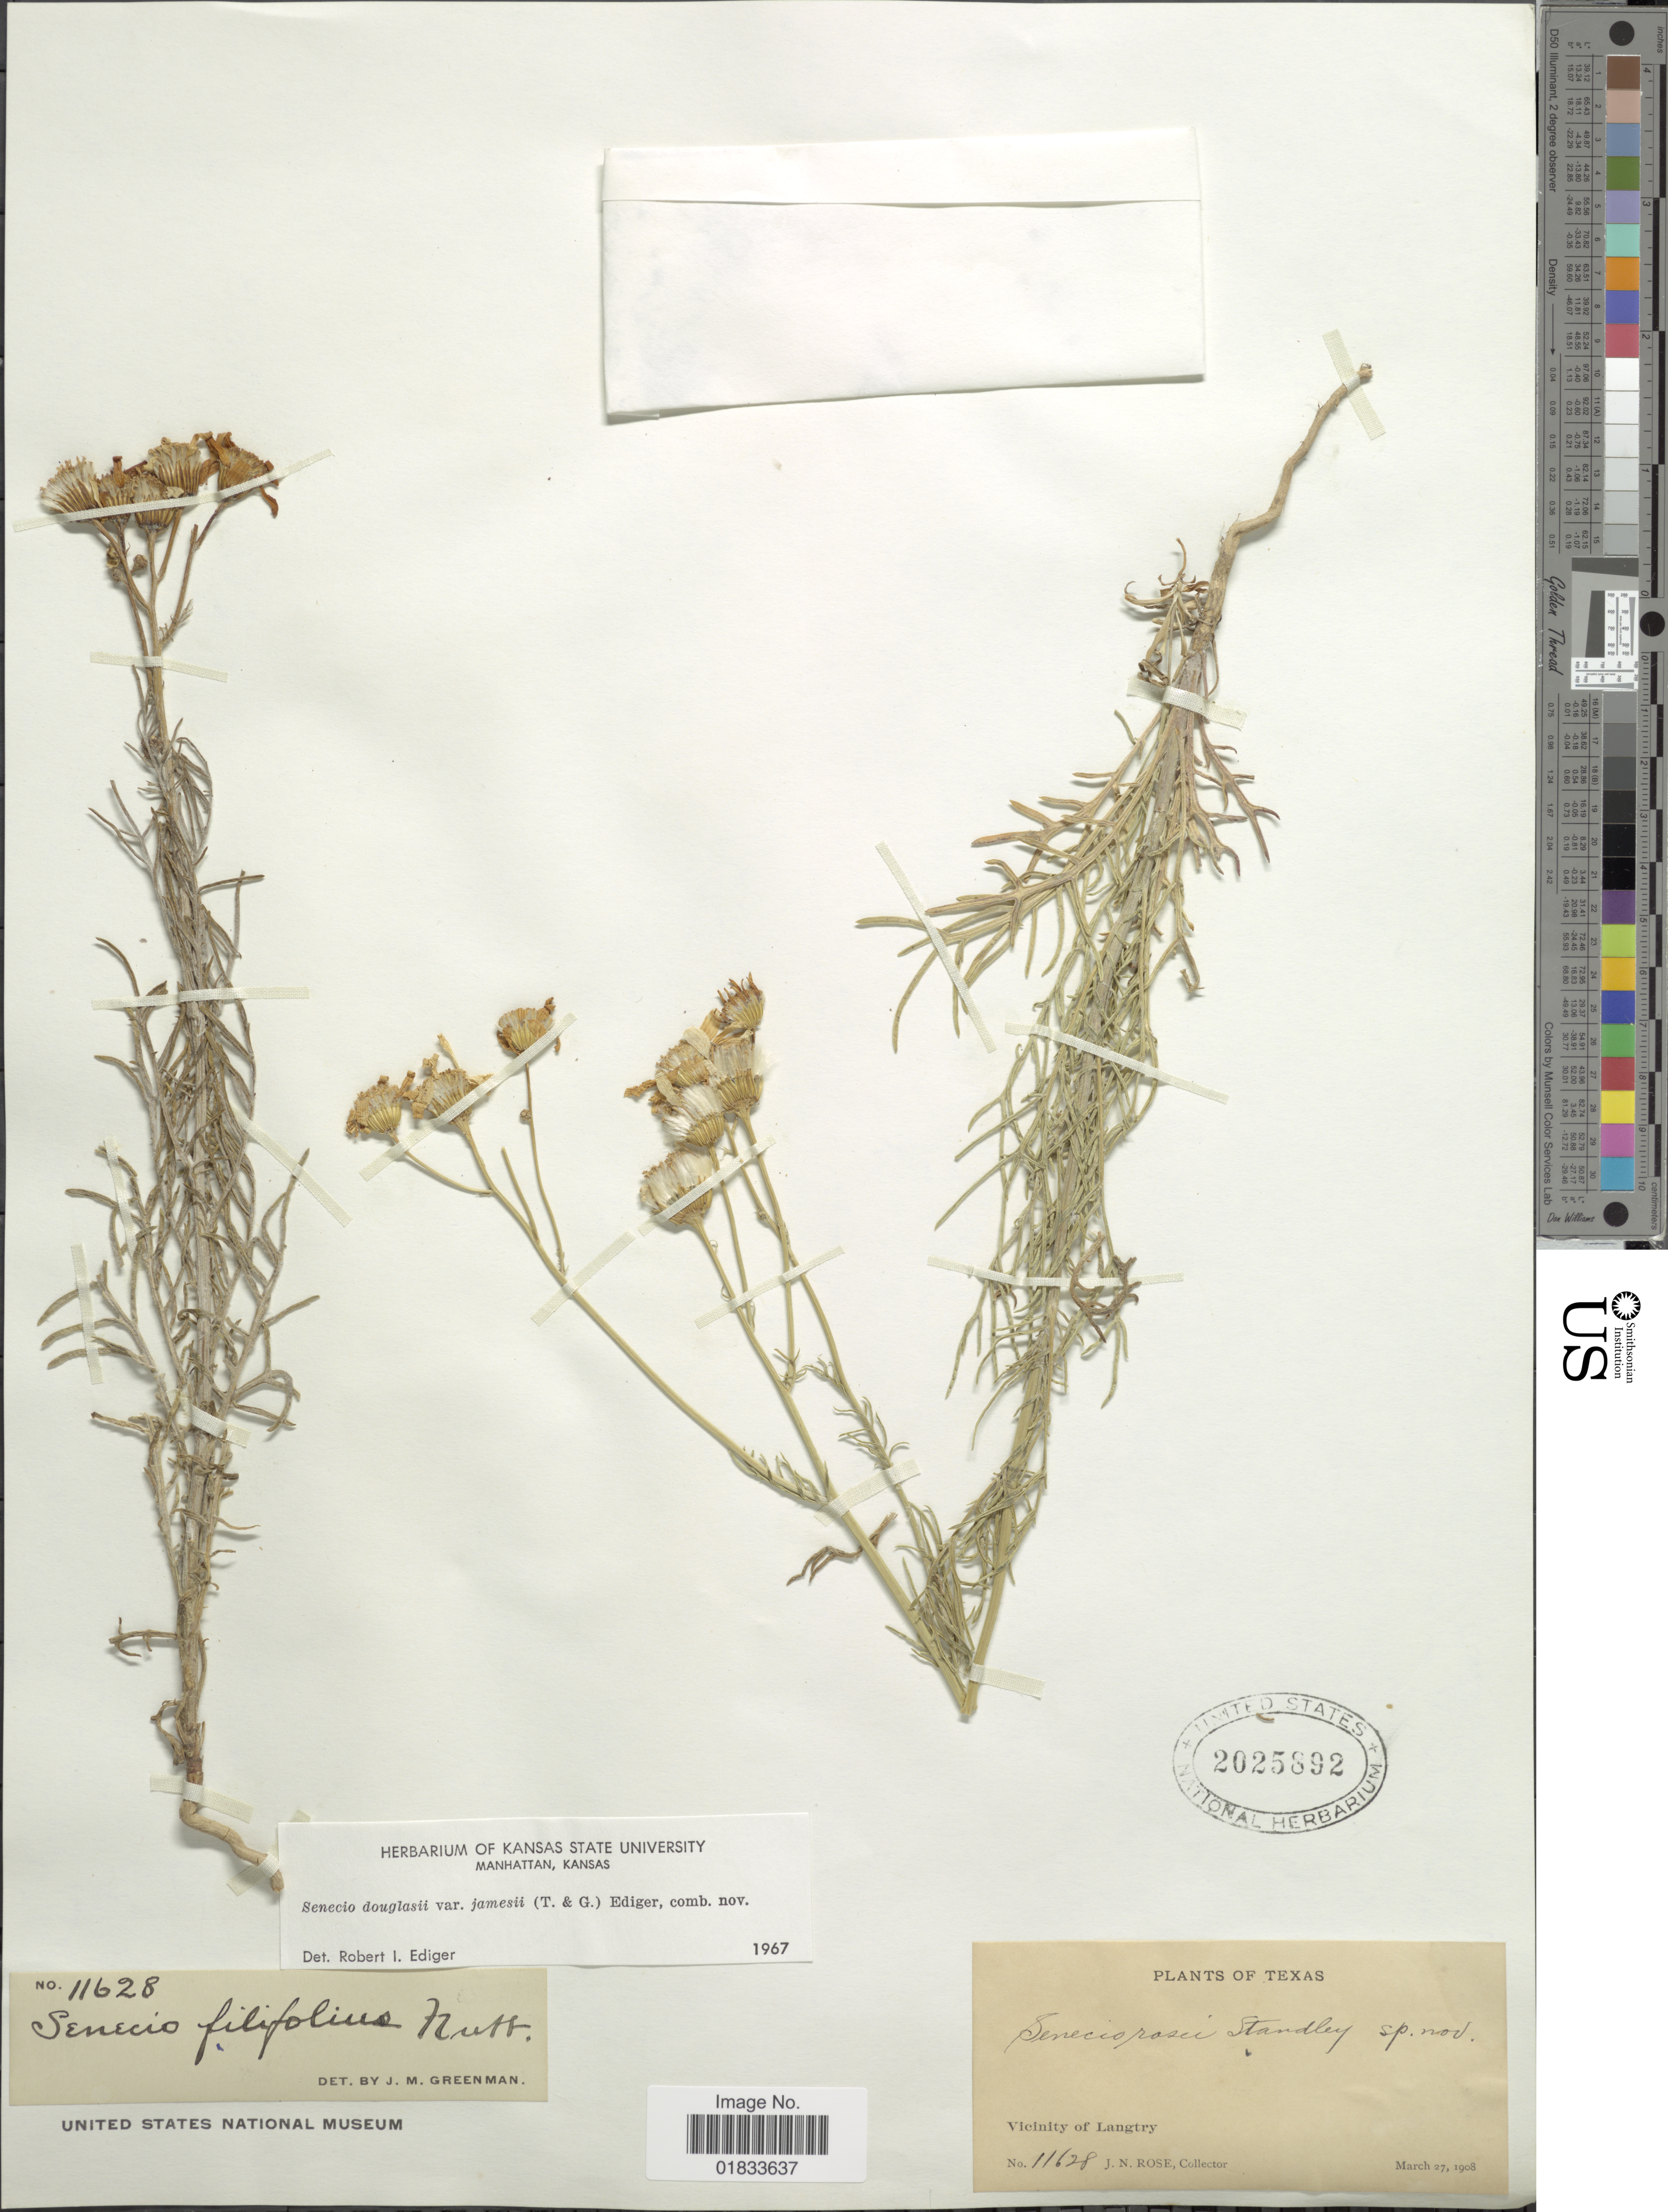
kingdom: Plantae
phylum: Tracheophyta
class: Magnoliopsida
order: Asterales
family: Asteraceae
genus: Senecio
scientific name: Senecio flaccidus var. flaccidus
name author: Less.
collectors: J. N. Rose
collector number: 11628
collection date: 1908-03-27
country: United States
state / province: Texas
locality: Vicinity of Langtry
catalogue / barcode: US 2025892